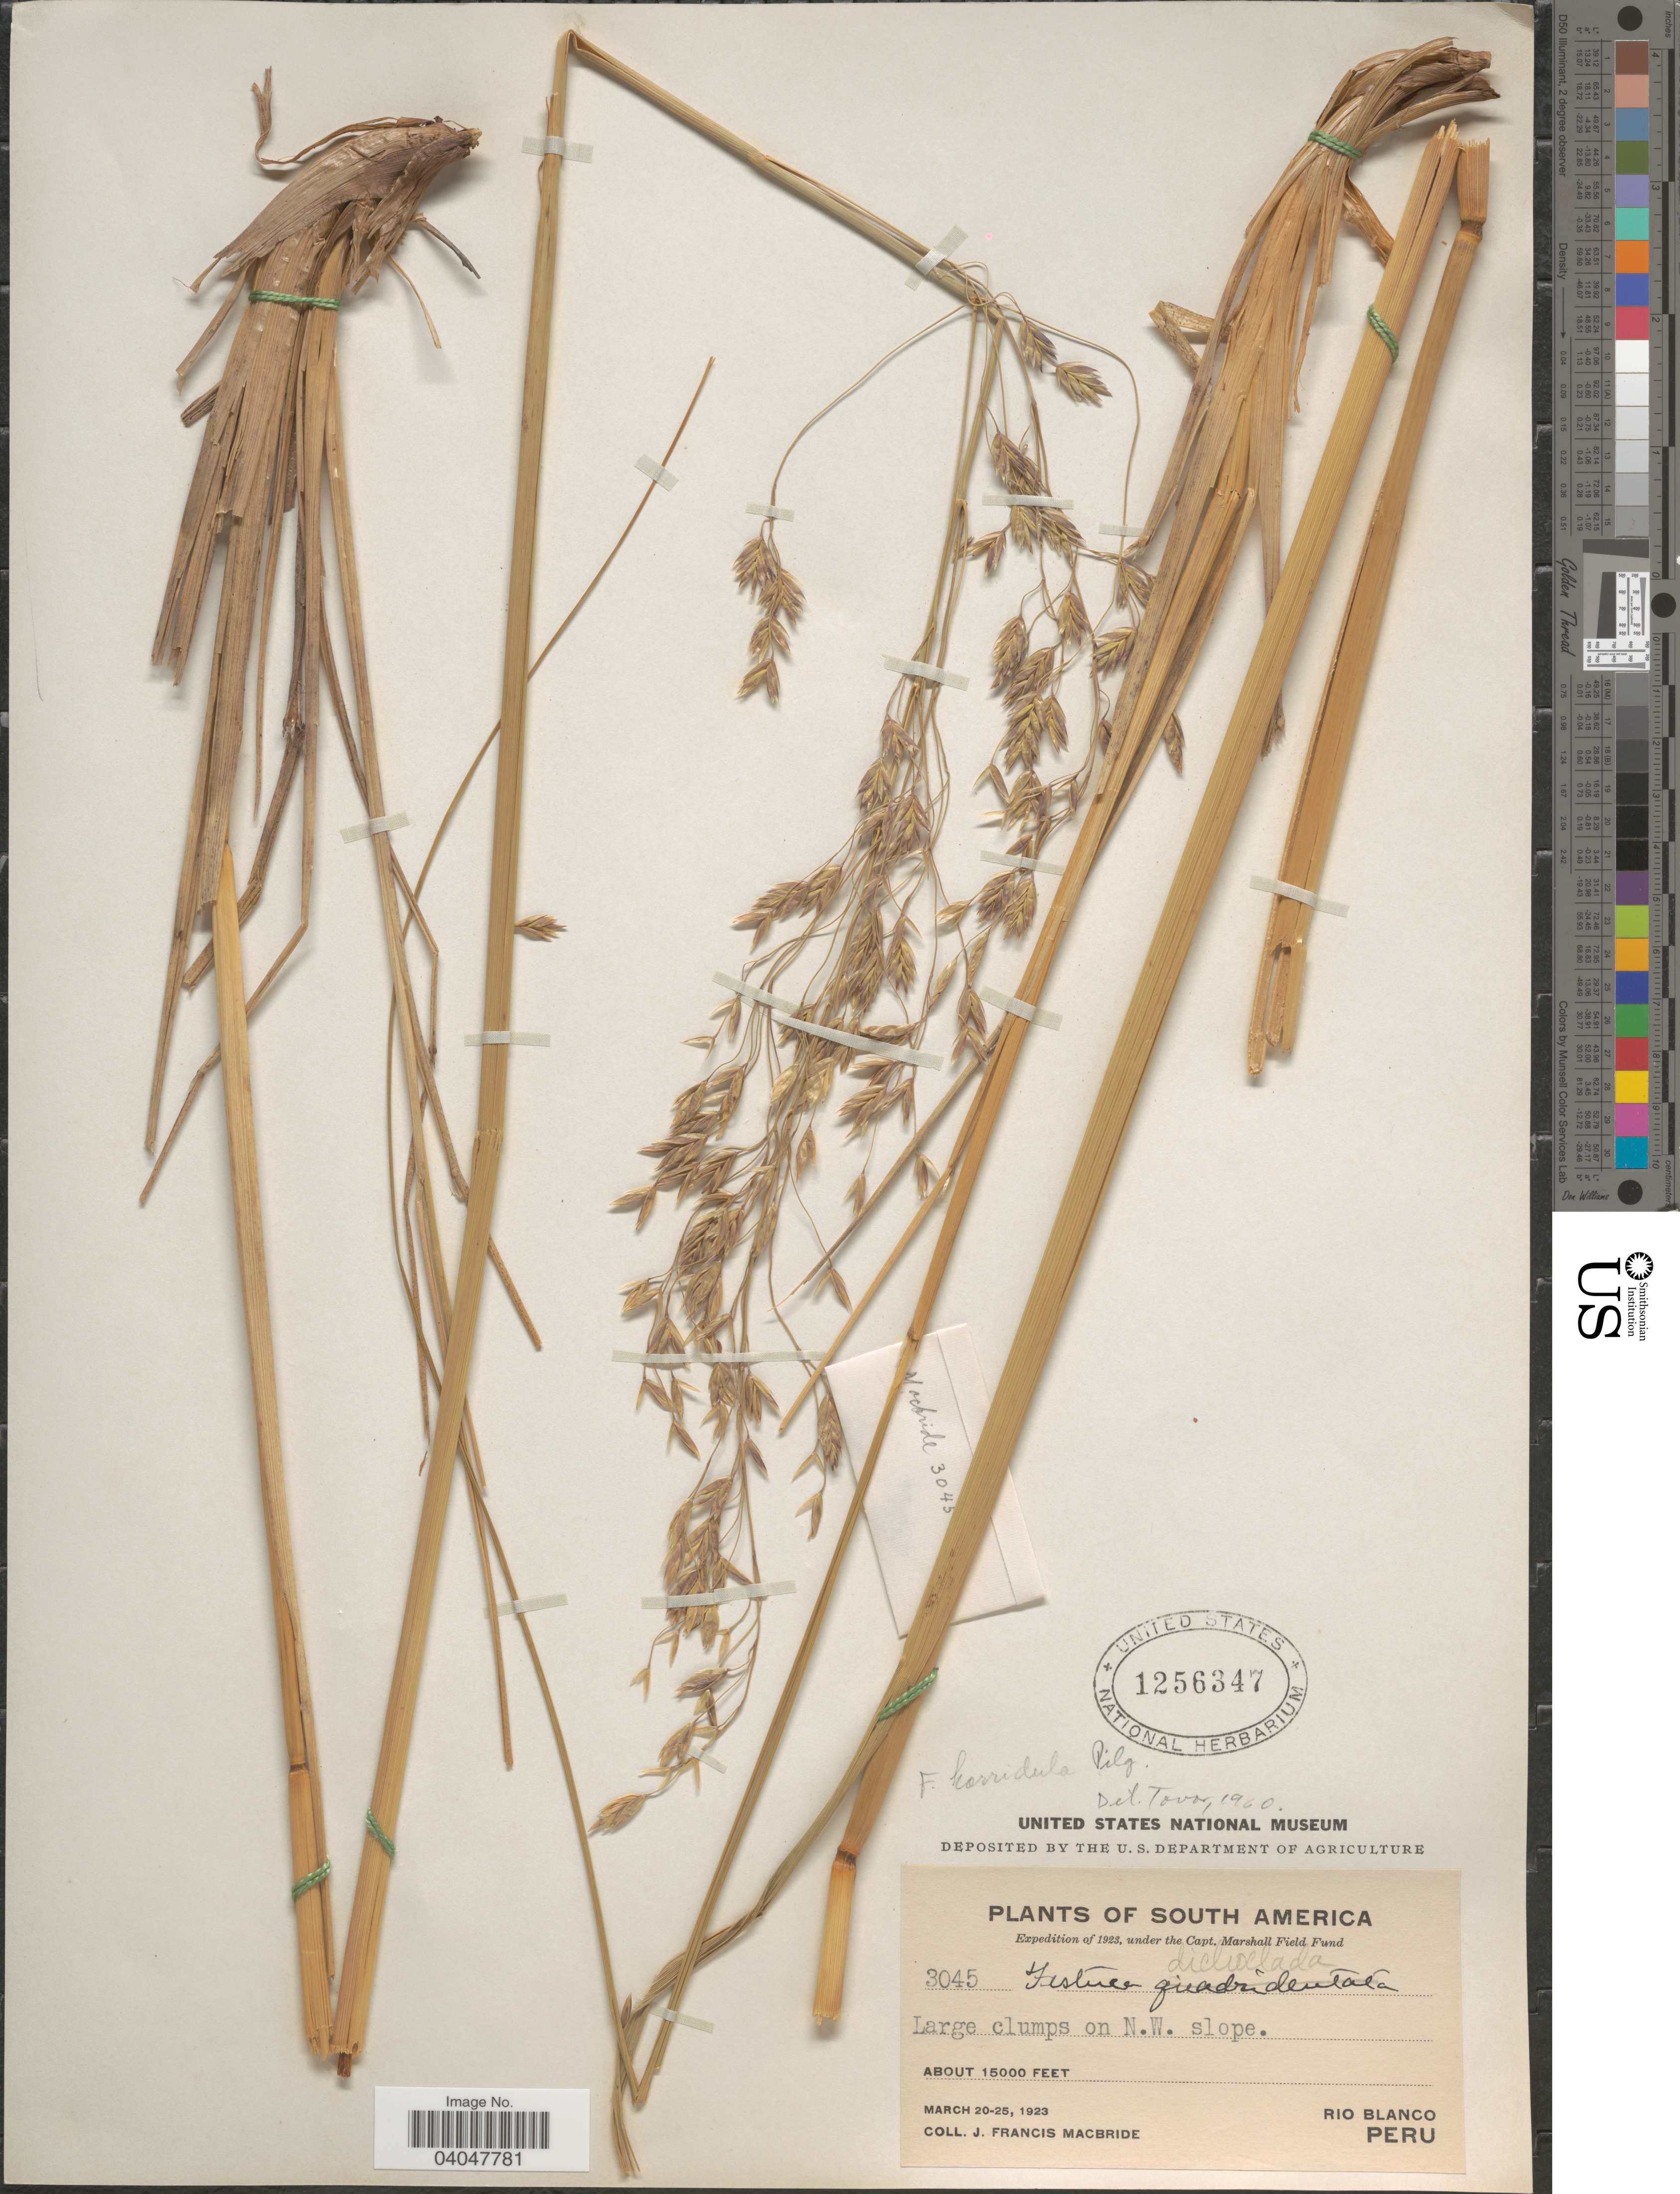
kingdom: Plantae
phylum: Tracheophyta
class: Liliopsida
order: Poales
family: Poaceae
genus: Festuca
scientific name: Festuca horridula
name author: Pilg.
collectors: J. F. Macbride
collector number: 3045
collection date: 1923-03-20/1923-03-25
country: Peru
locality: On N.W. slope. Rio Blanco.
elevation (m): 4572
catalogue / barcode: US 1256347